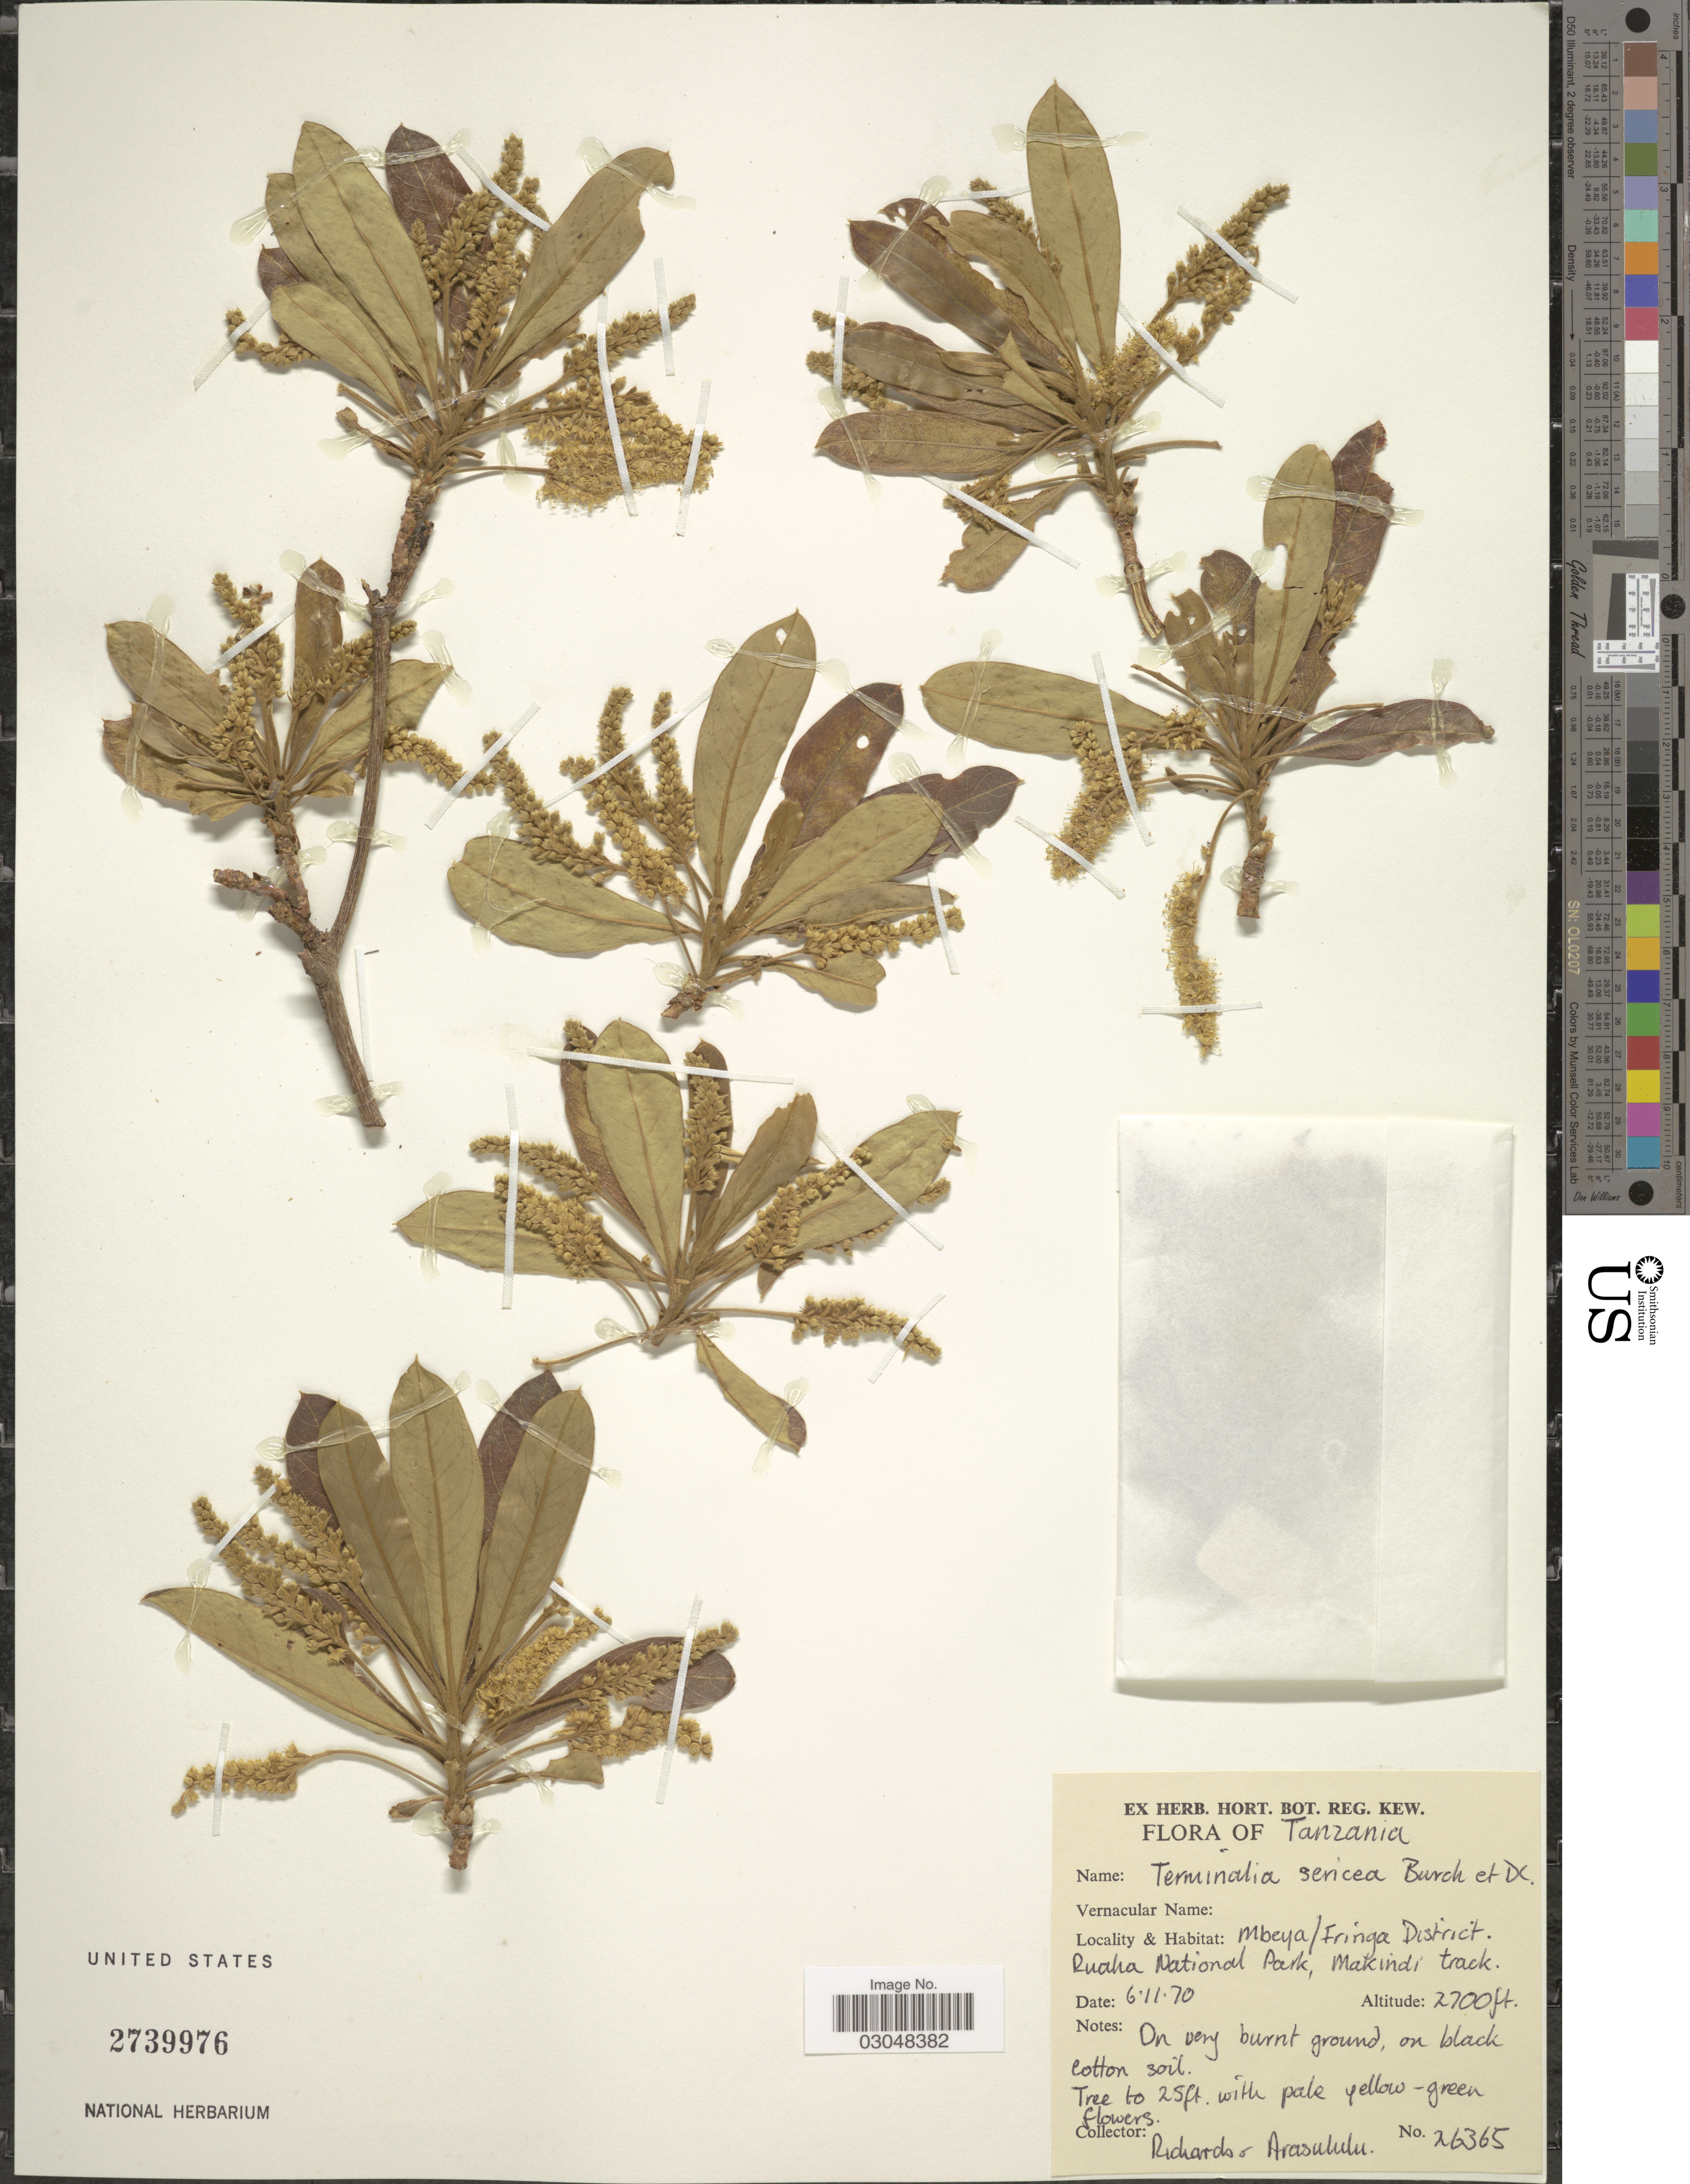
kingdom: Plantae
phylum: Tracheophyta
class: Magnoliopsida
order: Myrtales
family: Combretaceae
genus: Terminalia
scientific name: Terminalia sericea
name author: D.G. Burch ex DC.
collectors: -. Richards & Arasululu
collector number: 26365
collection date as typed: Transcribed d/m/y: 6/11/70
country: Tanzania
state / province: Mbeya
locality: Fringa District. Ruaha National Park, Makindi track.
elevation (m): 823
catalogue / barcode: US 2739976